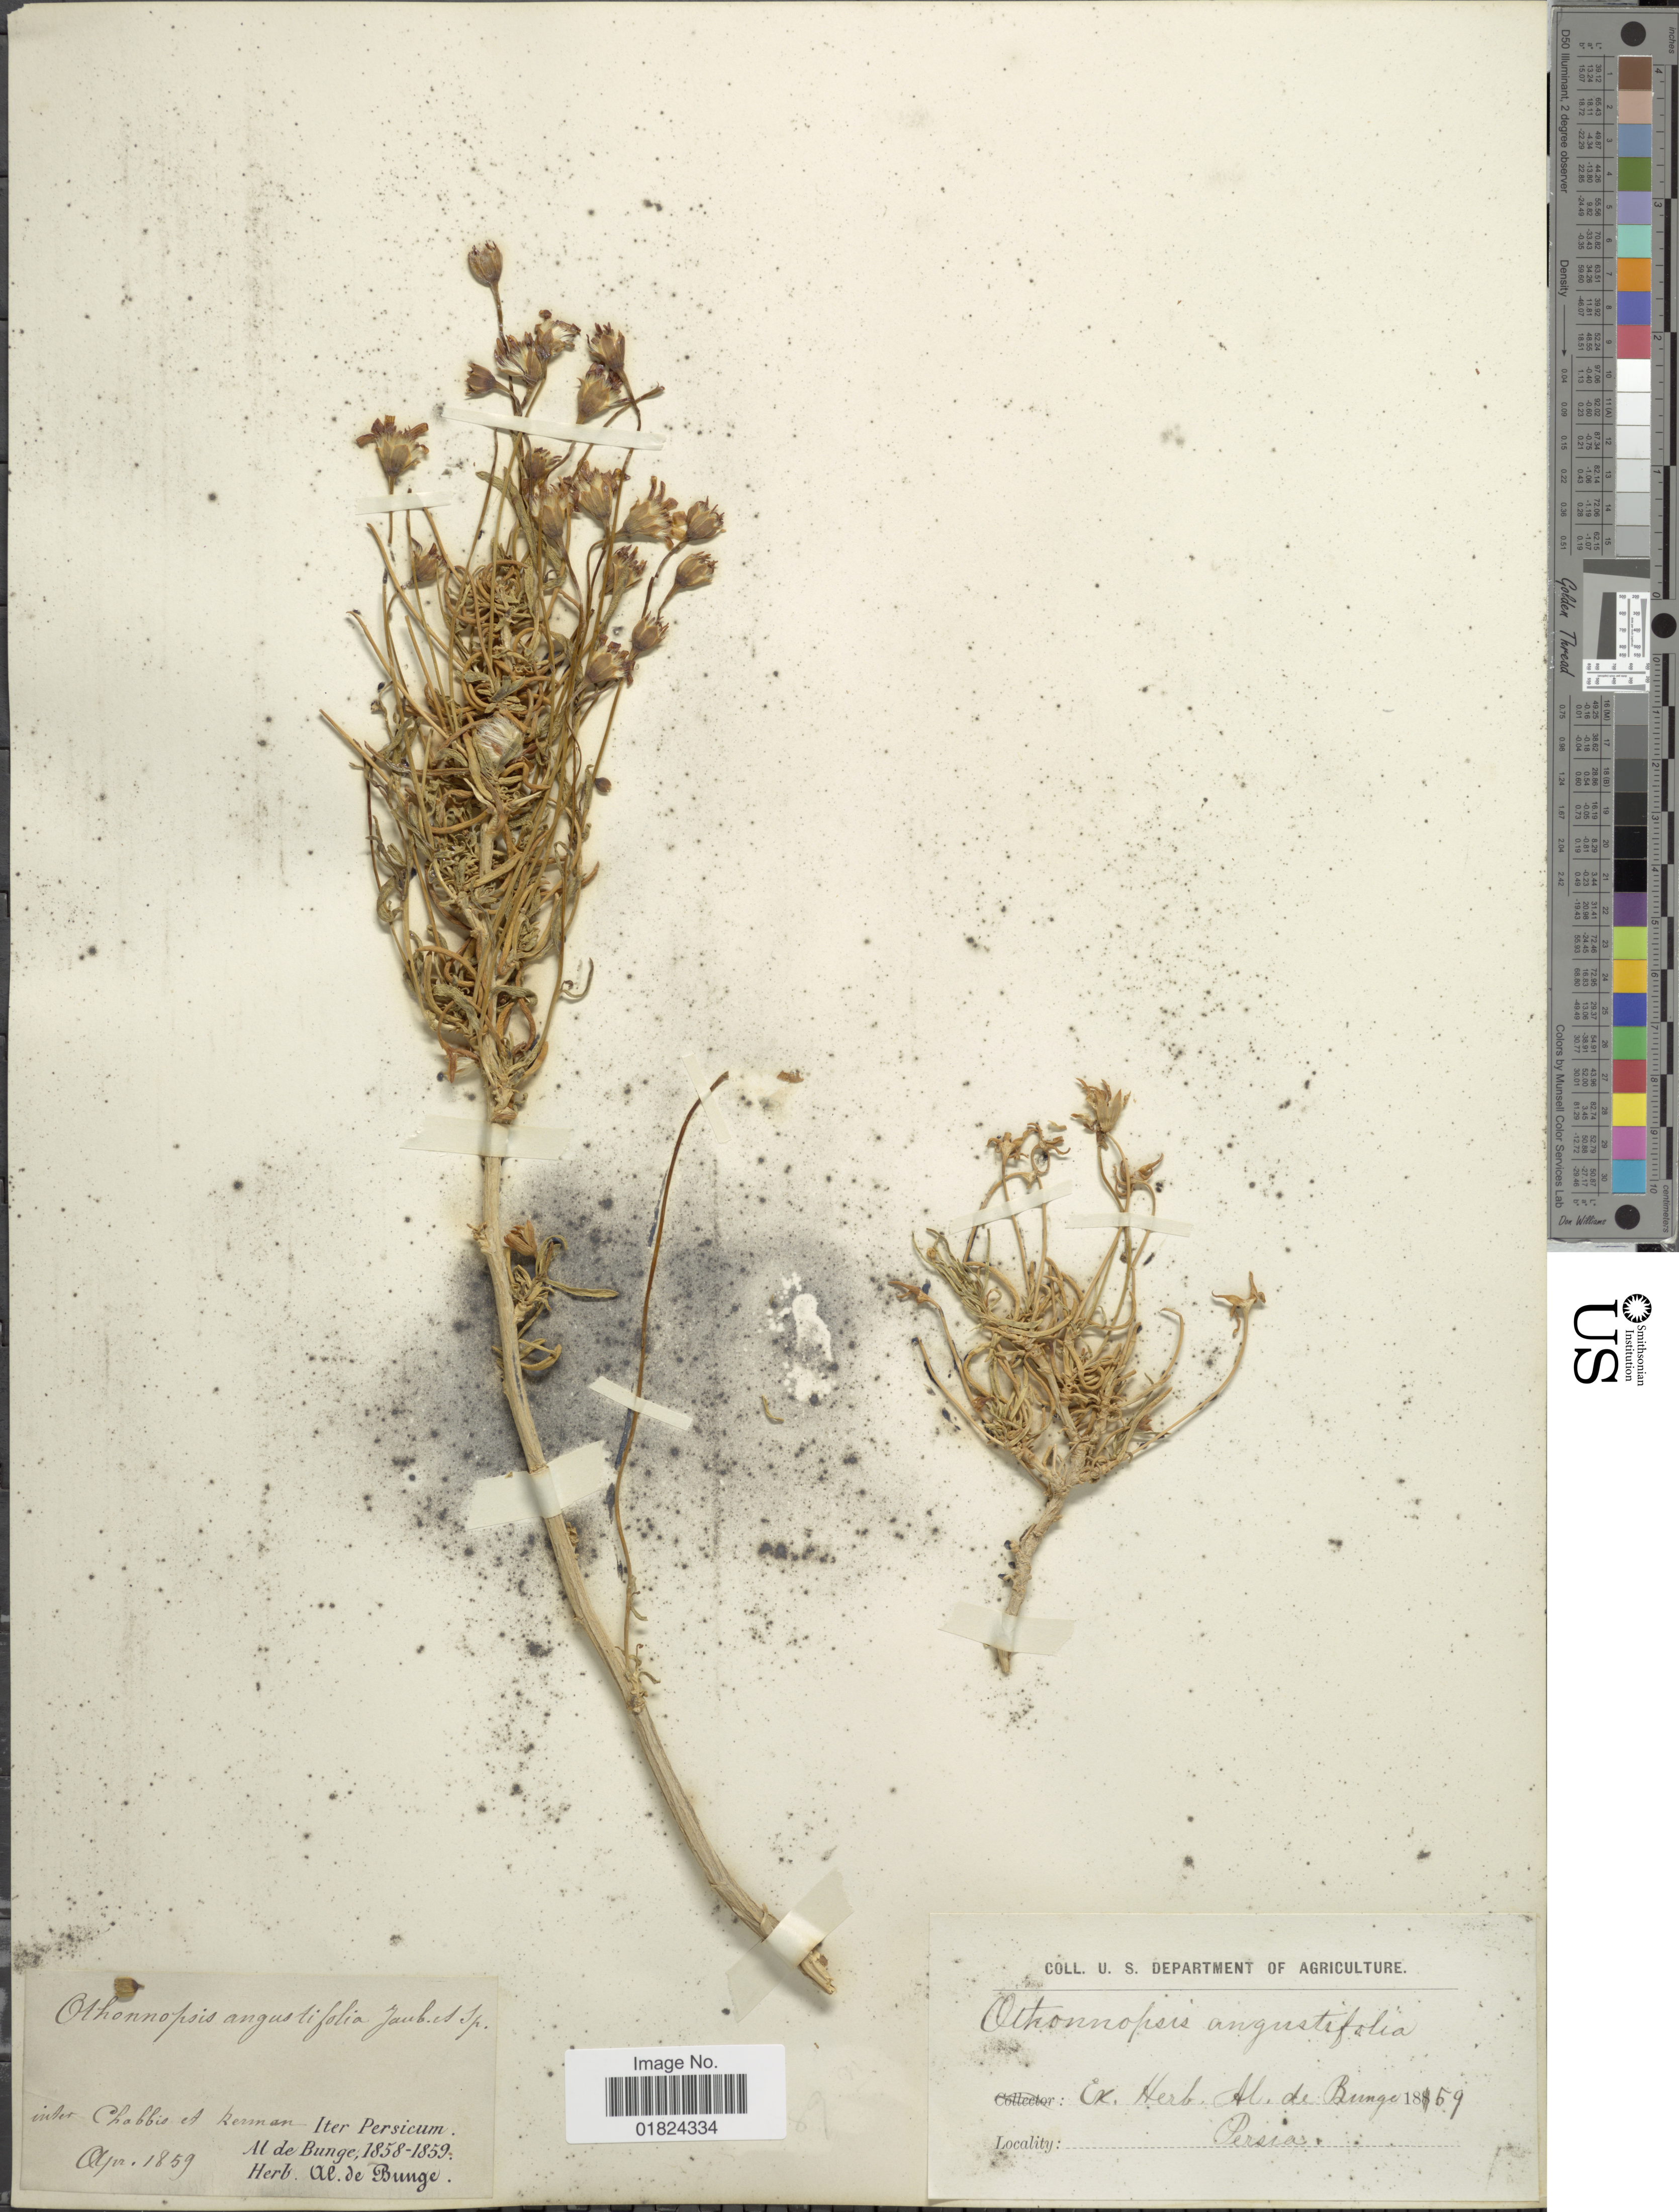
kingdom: Plantae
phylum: Tracheophyta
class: Magnoliopsida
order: Asterales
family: Asteraceae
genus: Hertia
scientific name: Hertia angustifolia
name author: (DC.) Kuntze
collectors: Facchini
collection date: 1859-04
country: Iran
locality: Persia, inter Chobbis et kerman, Iter Persicum, al de Bunge. [interpreted]